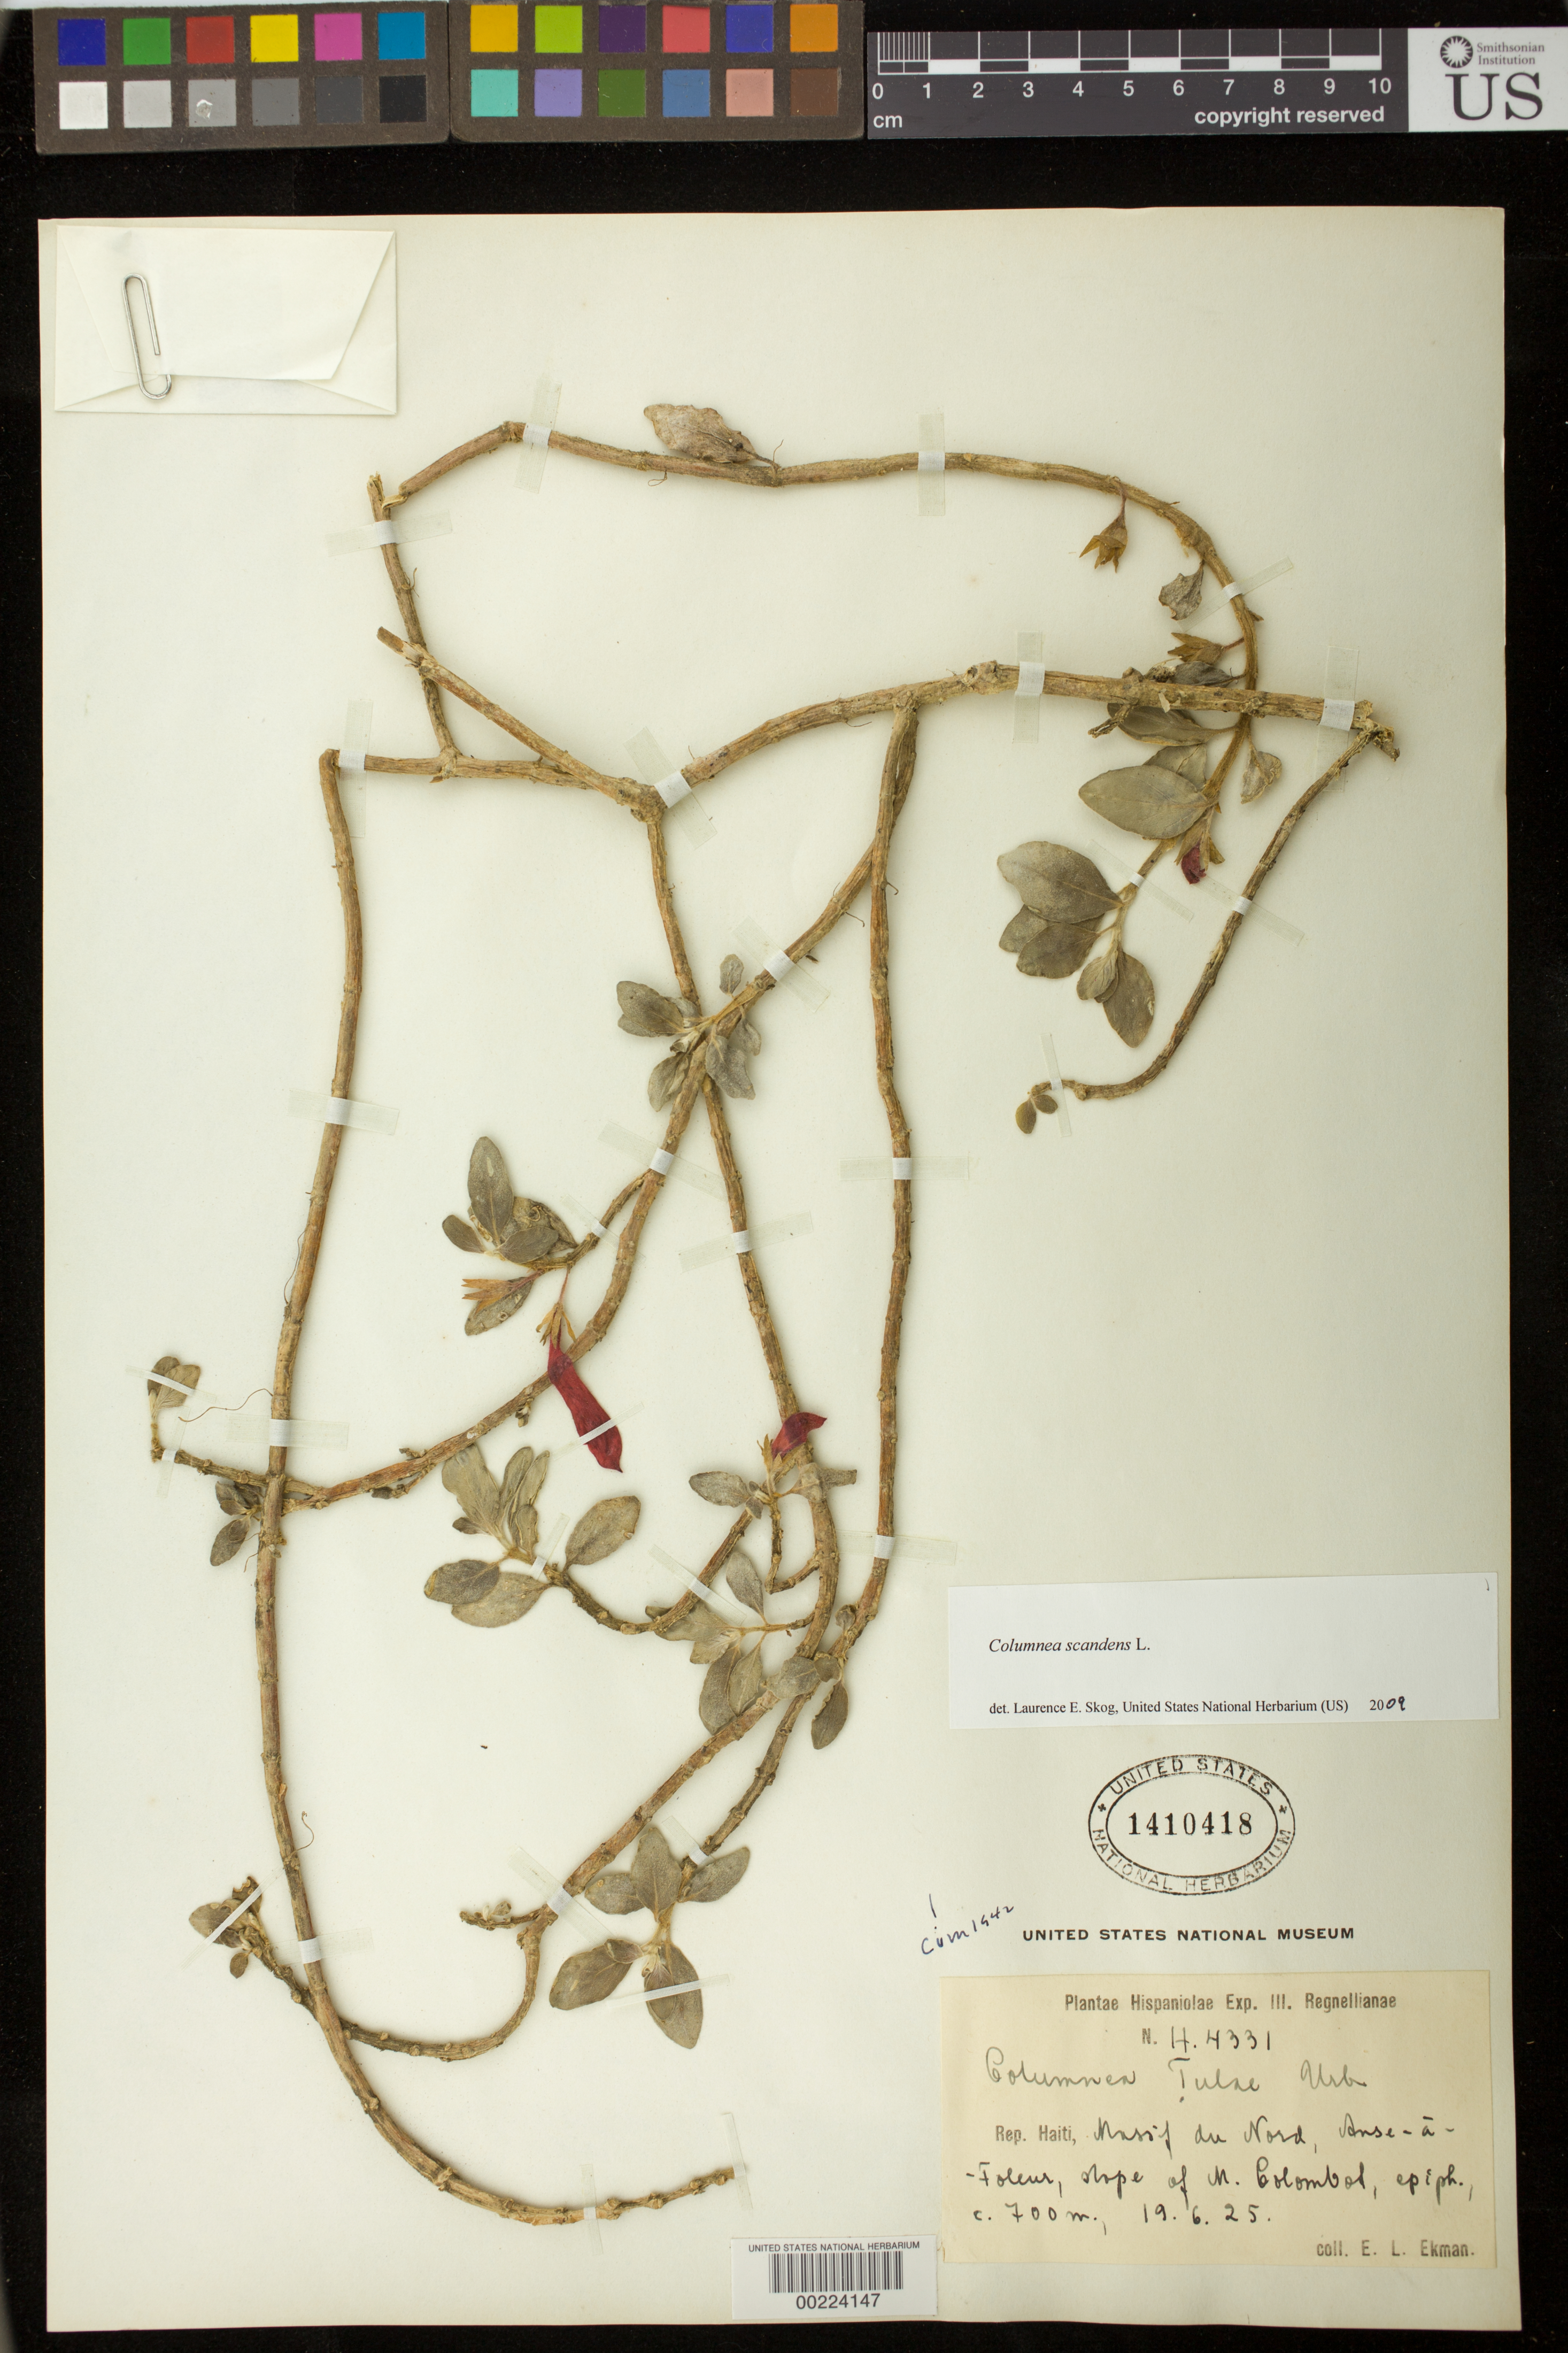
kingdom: Plantae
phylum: Tracheophyta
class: Magnoliopsida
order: Lamiales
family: Gesneriaceae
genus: Columnea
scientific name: Columnea scandens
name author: L.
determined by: Skog, Laurence E.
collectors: E. L. Ekman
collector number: H 4331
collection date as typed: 19 Jun 1925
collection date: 1925-06-19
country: Haiti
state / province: Nord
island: Hispaniola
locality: Massif du Nord, Anse-à-Foleur, slope of Mt Colombol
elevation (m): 700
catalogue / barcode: US 1410418